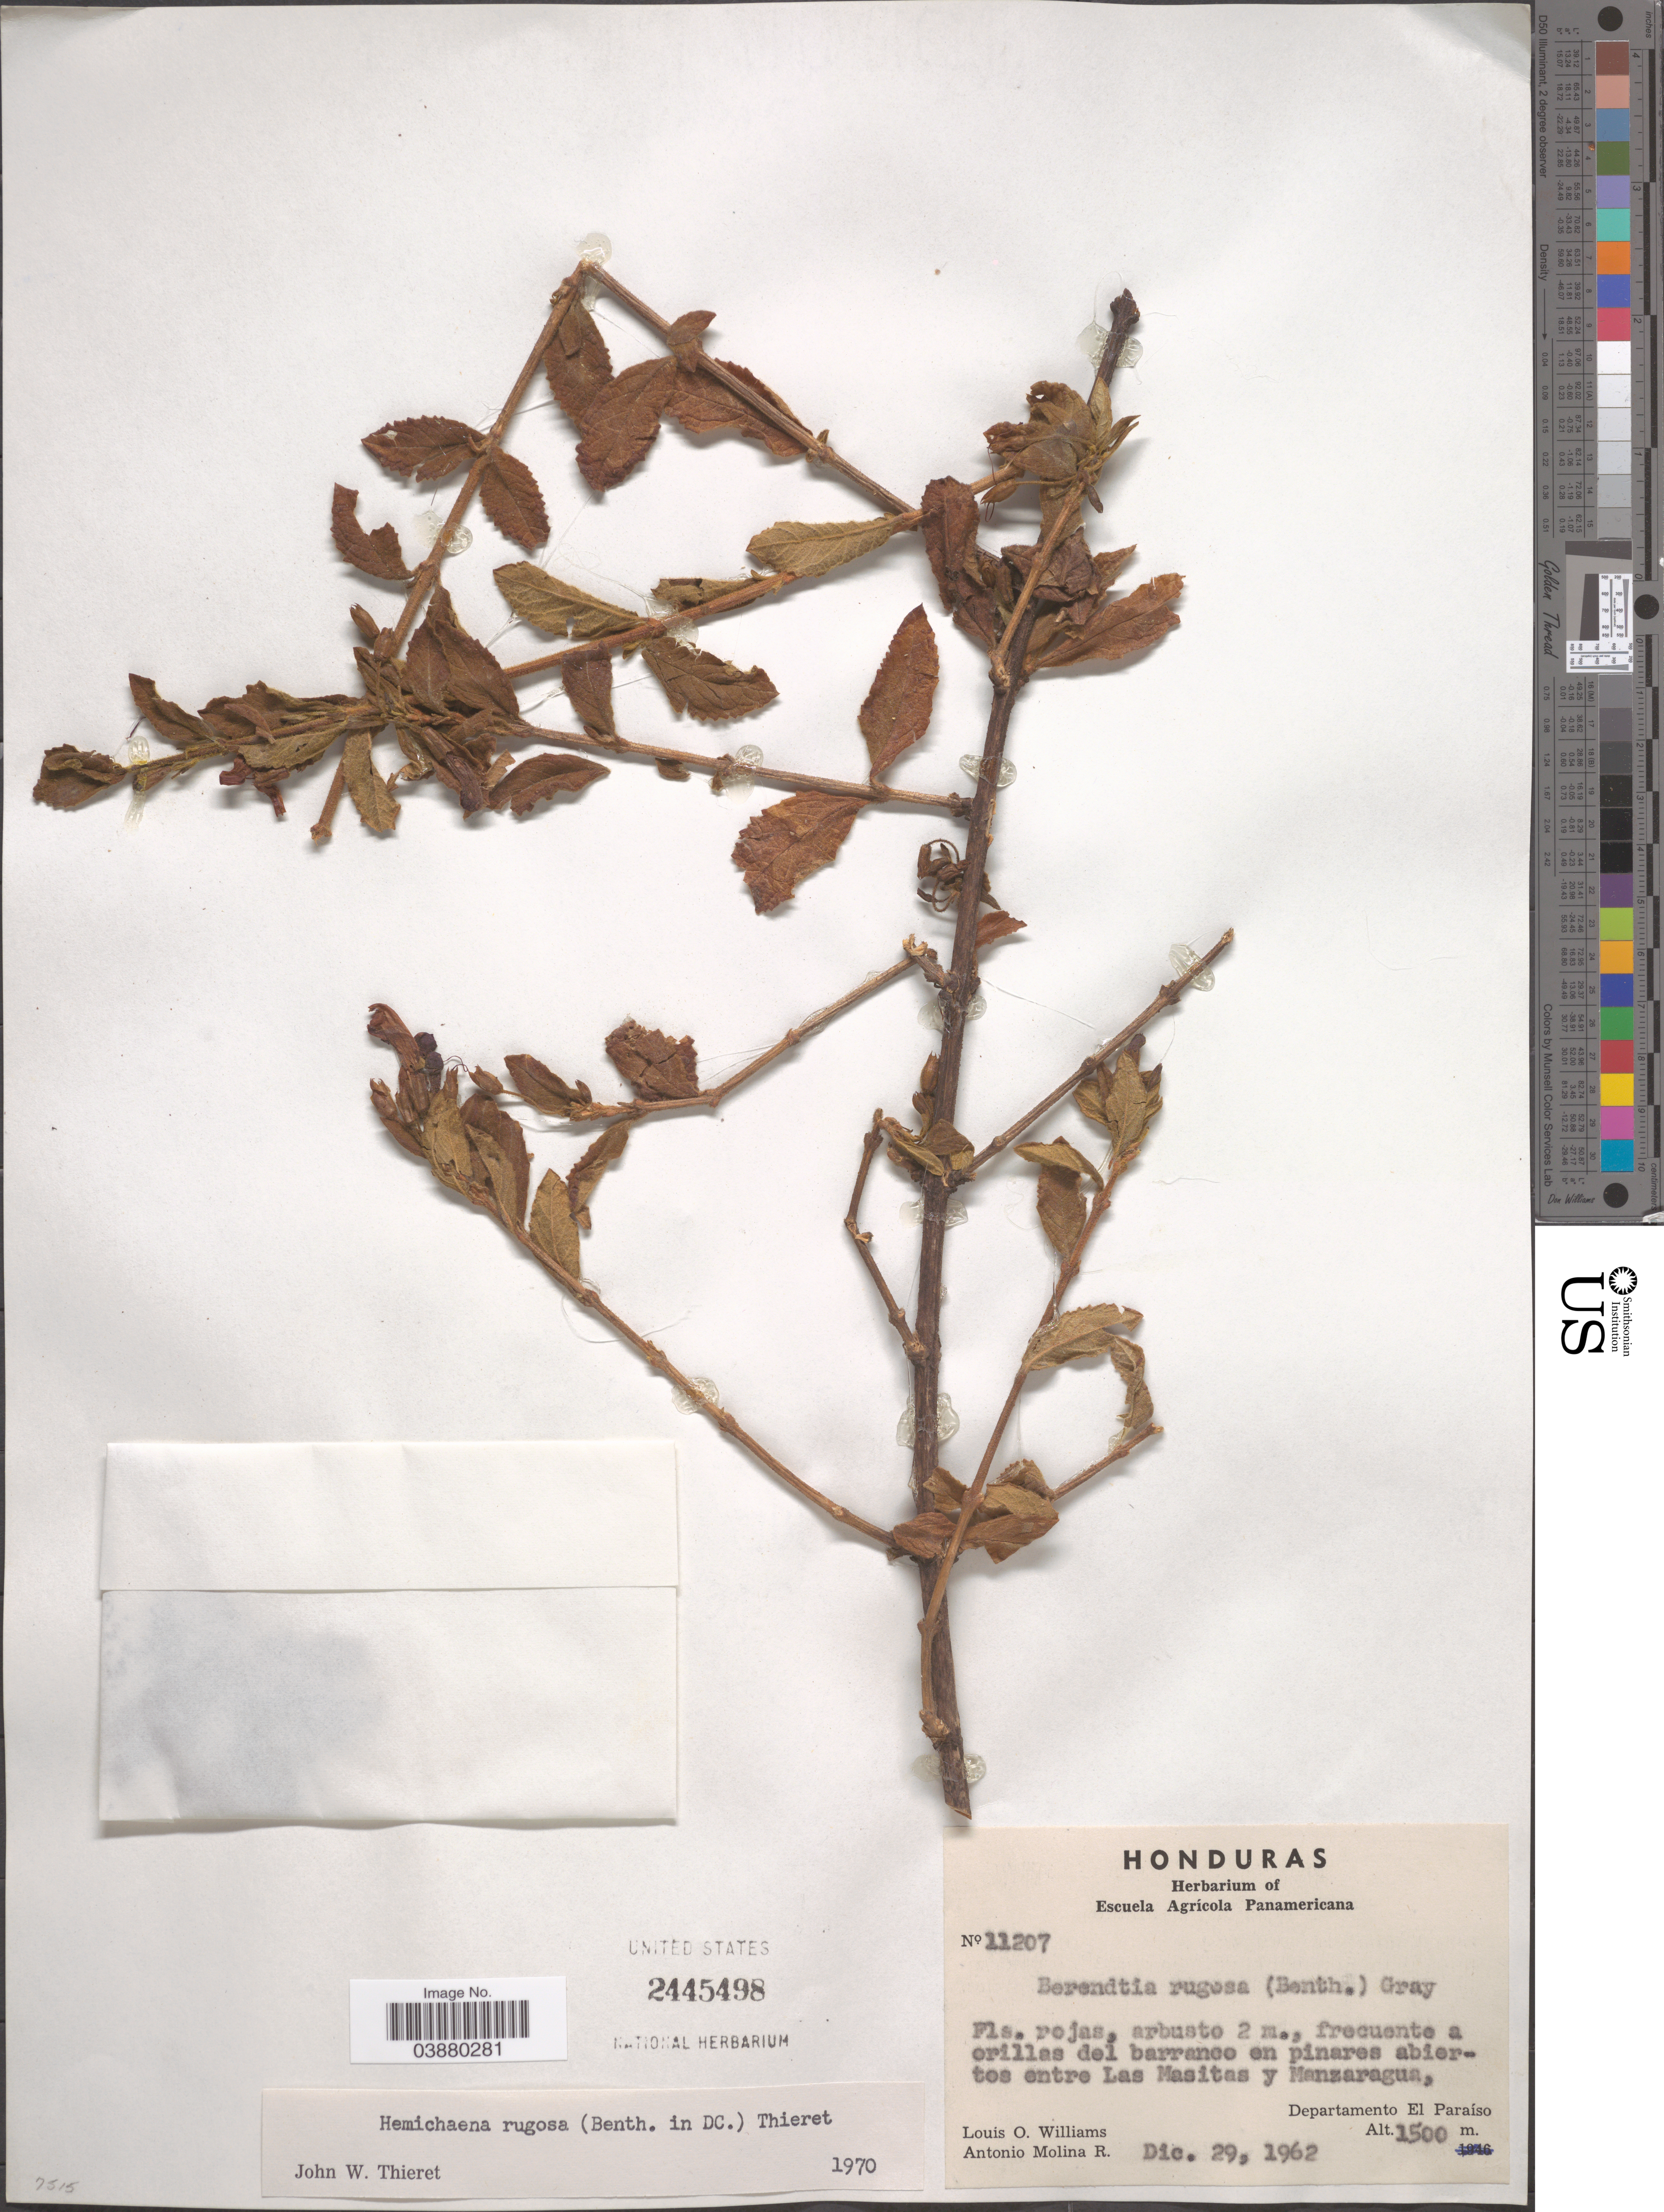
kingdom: Plantae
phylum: Tracheophyta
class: Magnoliopsida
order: Lamiales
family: Phrymaceae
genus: Hemichaena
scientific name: Hemichaena rugosa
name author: (Benth.) Thieret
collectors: L. O. Williams & A. Molina R.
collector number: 11207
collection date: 1962-12-29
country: Honduras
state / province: El Paraiso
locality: Entre Las Masitas y Manzaragua, Departamento El Paraíso.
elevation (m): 1500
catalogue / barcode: US 2445498